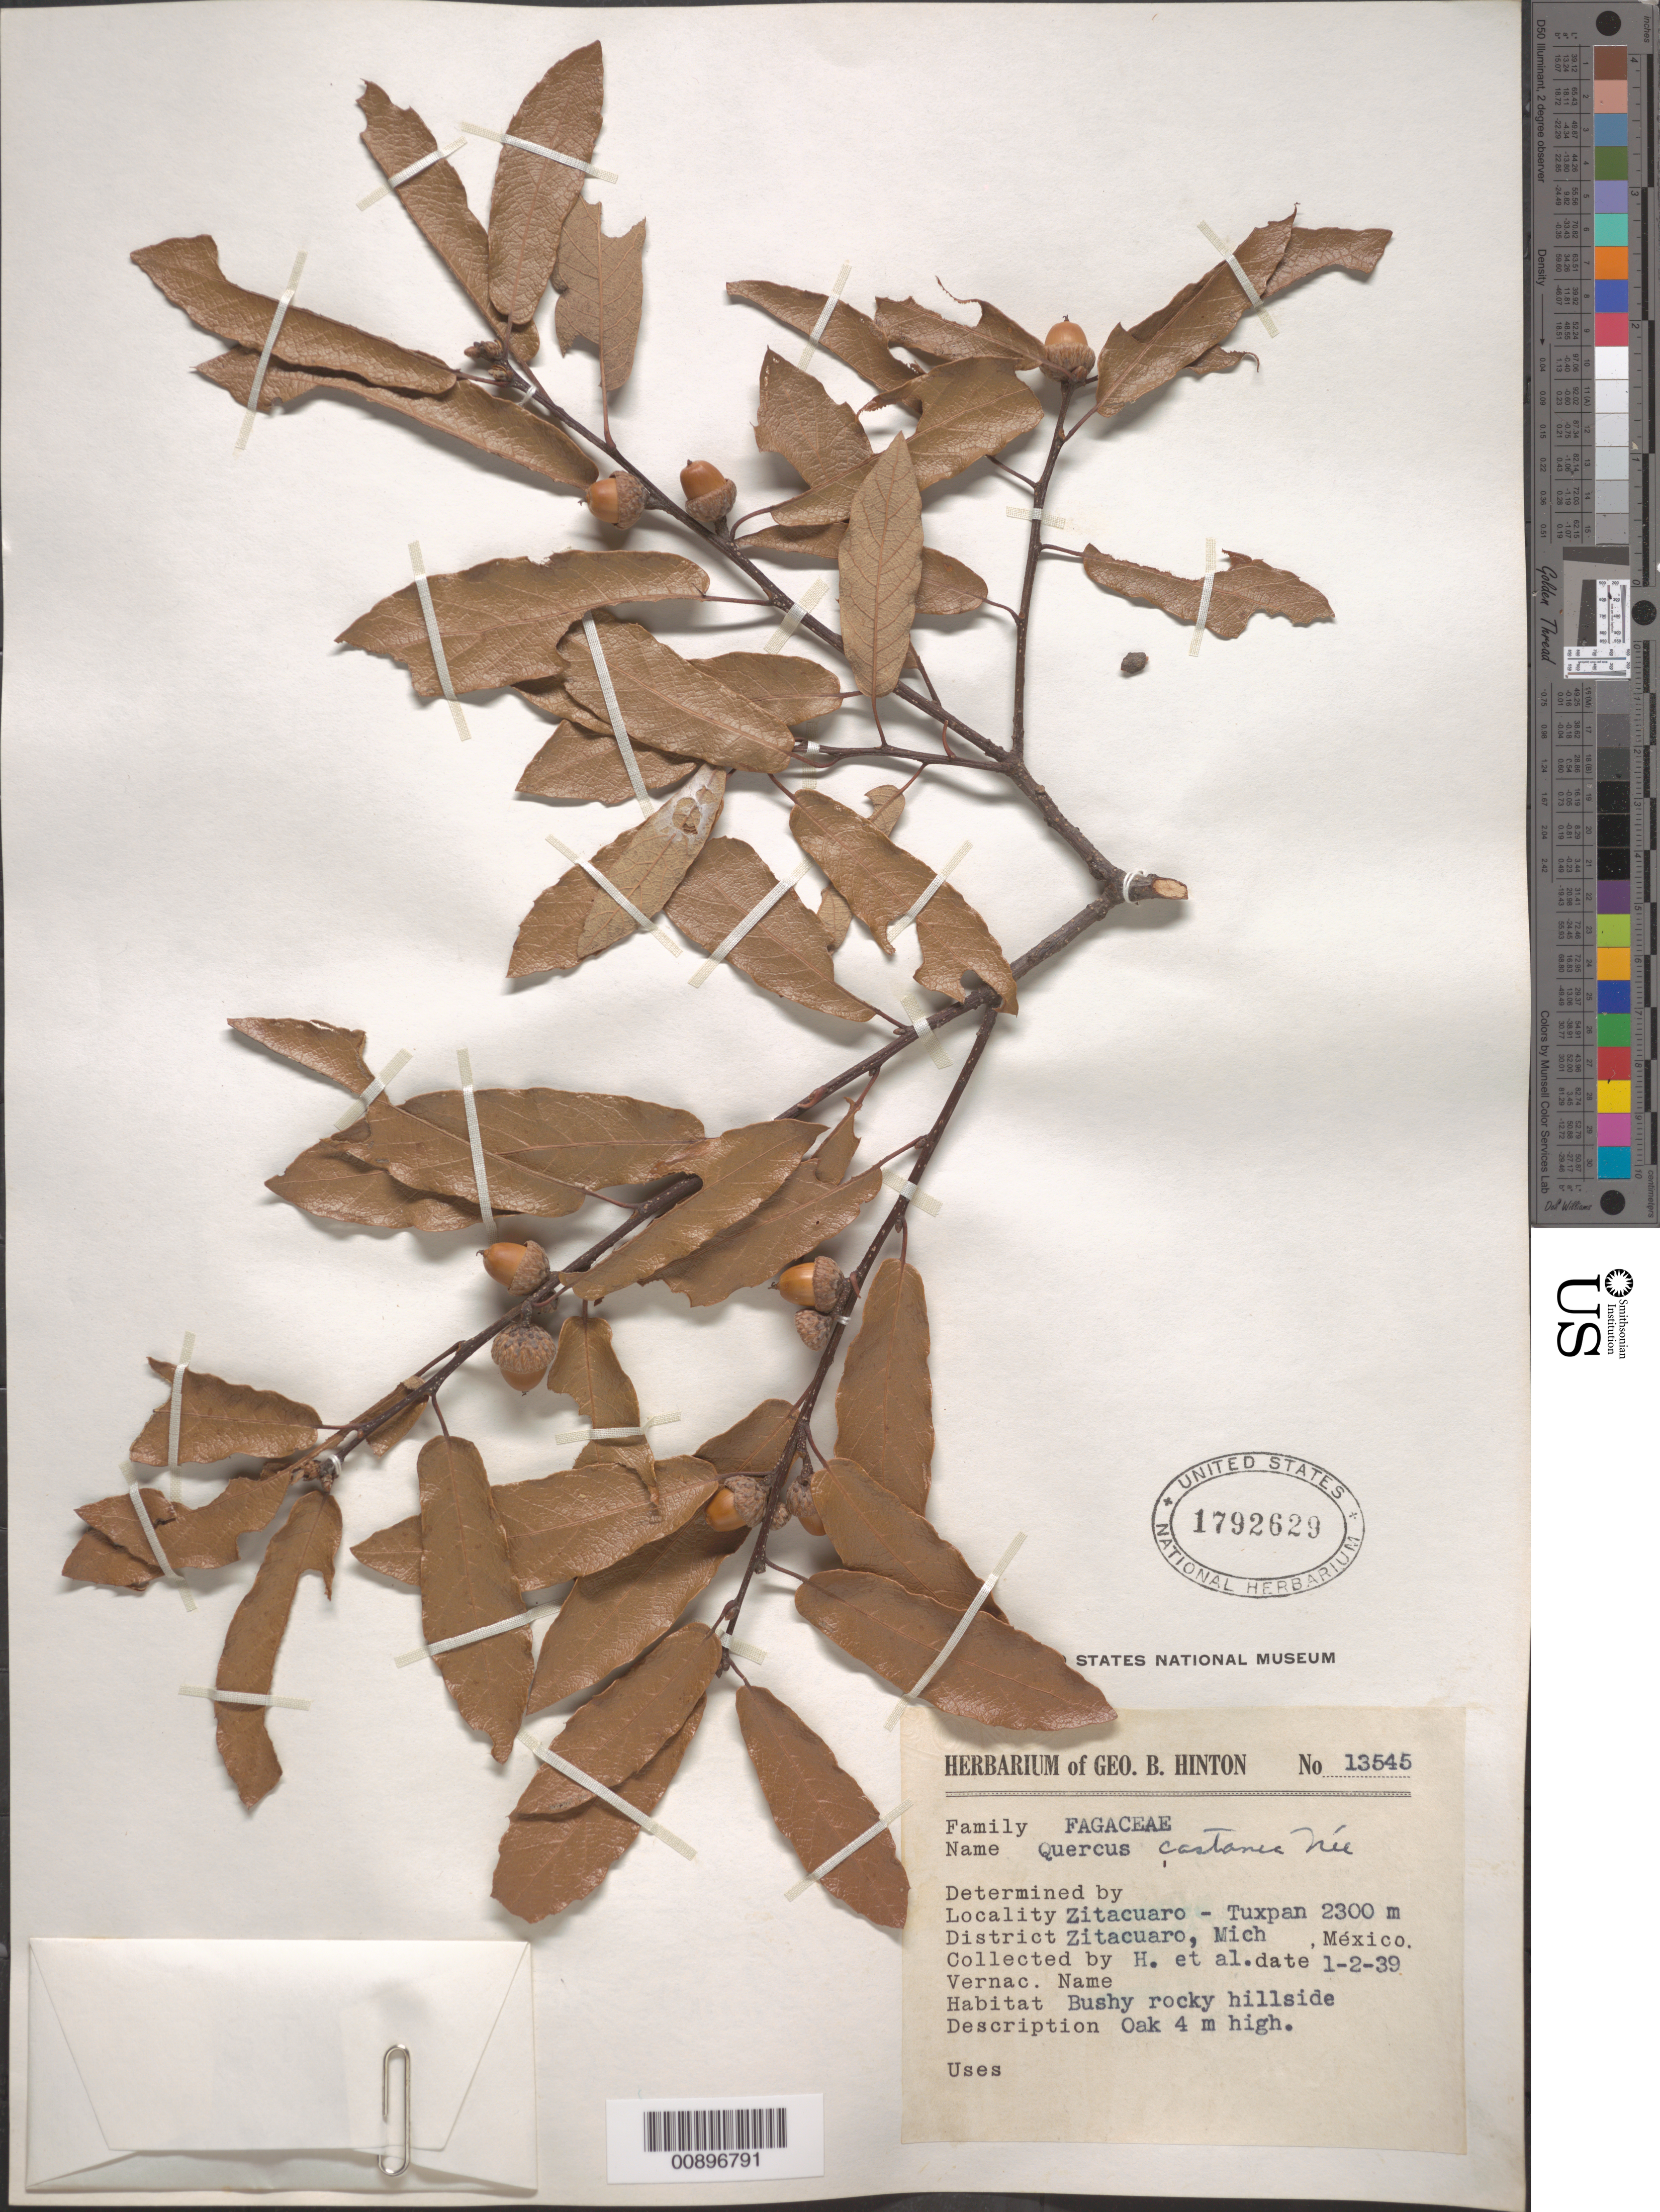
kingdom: Plantae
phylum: Tracheophyta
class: Magnoliopsida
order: Fagales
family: Fagaceae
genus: Quercus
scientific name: Quercus castanea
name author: Née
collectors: G. B. Hinton & et al.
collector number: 13545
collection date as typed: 02 Jan 1939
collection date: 1939-01-02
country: Mexico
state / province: Michoacán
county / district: Zitácuaro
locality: Zitácuaro - Tuxpan, District Zitácuaro, Michoacán.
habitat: Bushy rocky hillside.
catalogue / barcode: US 1792629